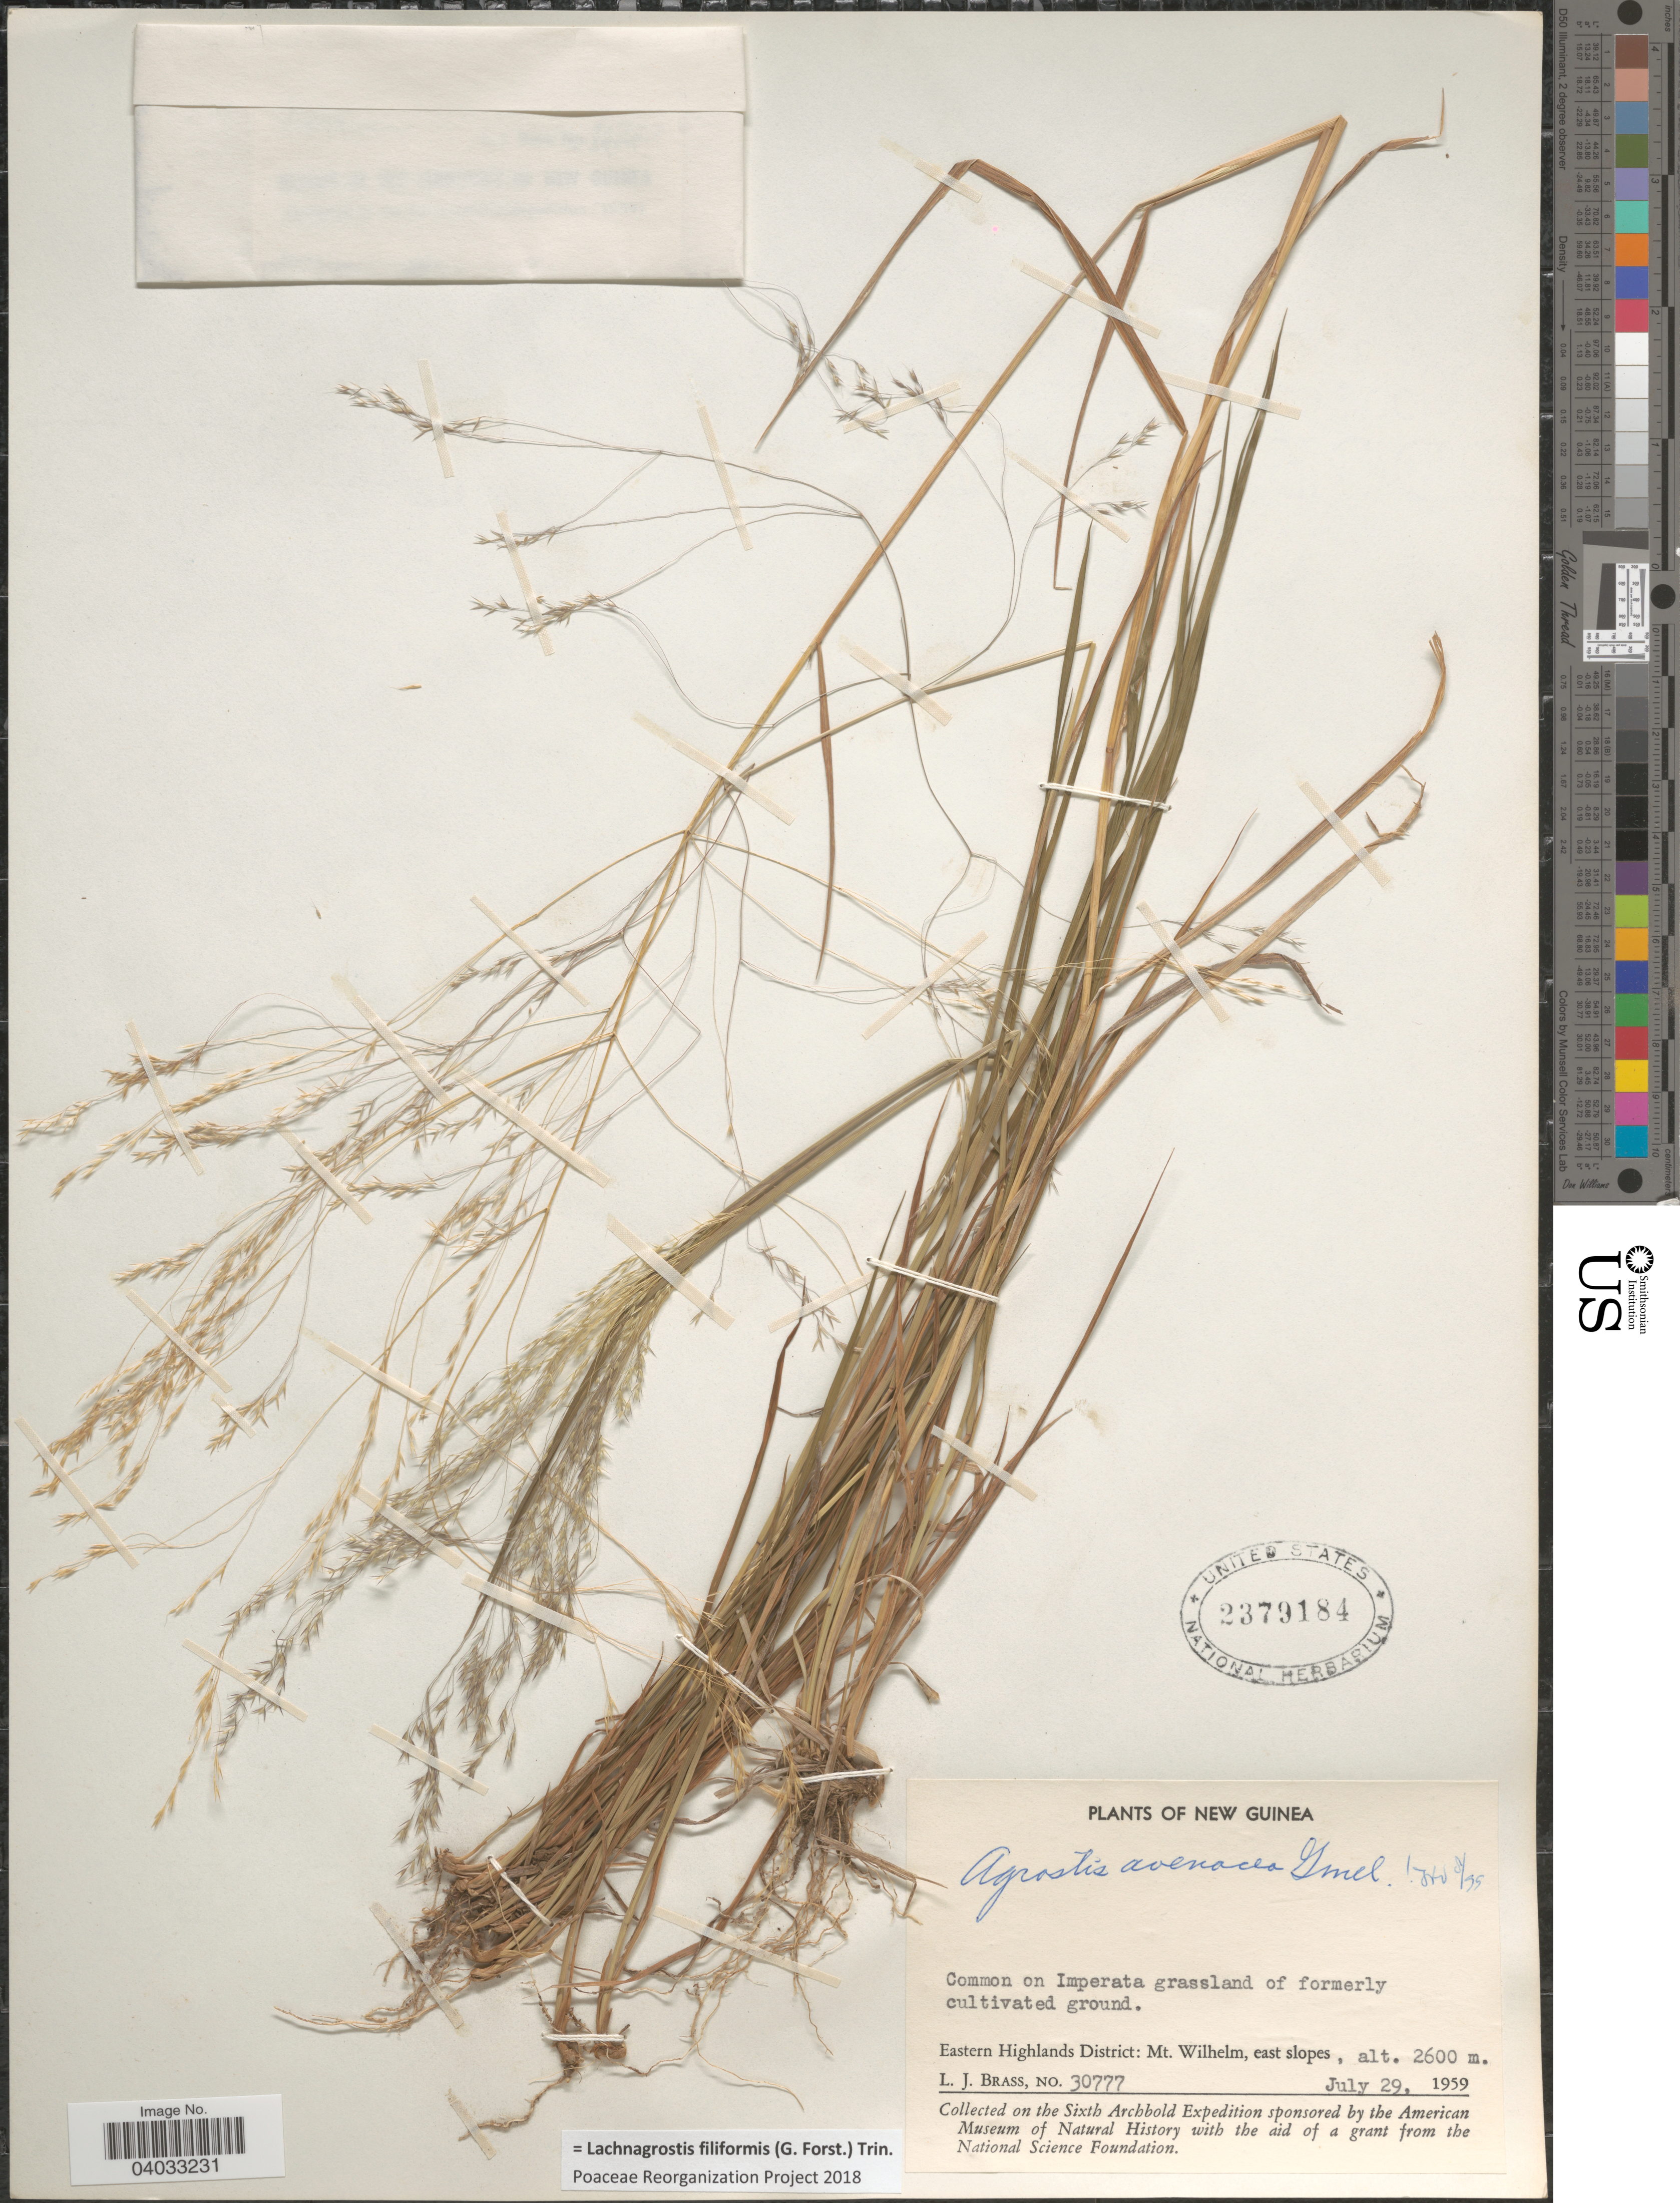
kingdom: Plantae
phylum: Tracheophyta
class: Liliopsida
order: Poales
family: Poaceae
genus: Lachnagrostis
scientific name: Lachnagrostis filiformis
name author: (J.R. Forst.) Trin.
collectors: L. J. Brass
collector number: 30777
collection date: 1959-07-29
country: Papua New Guinea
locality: Eastern Highlands District: Mt. Wilhelm, east slopes.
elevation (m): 2600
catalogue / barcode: US 2379184